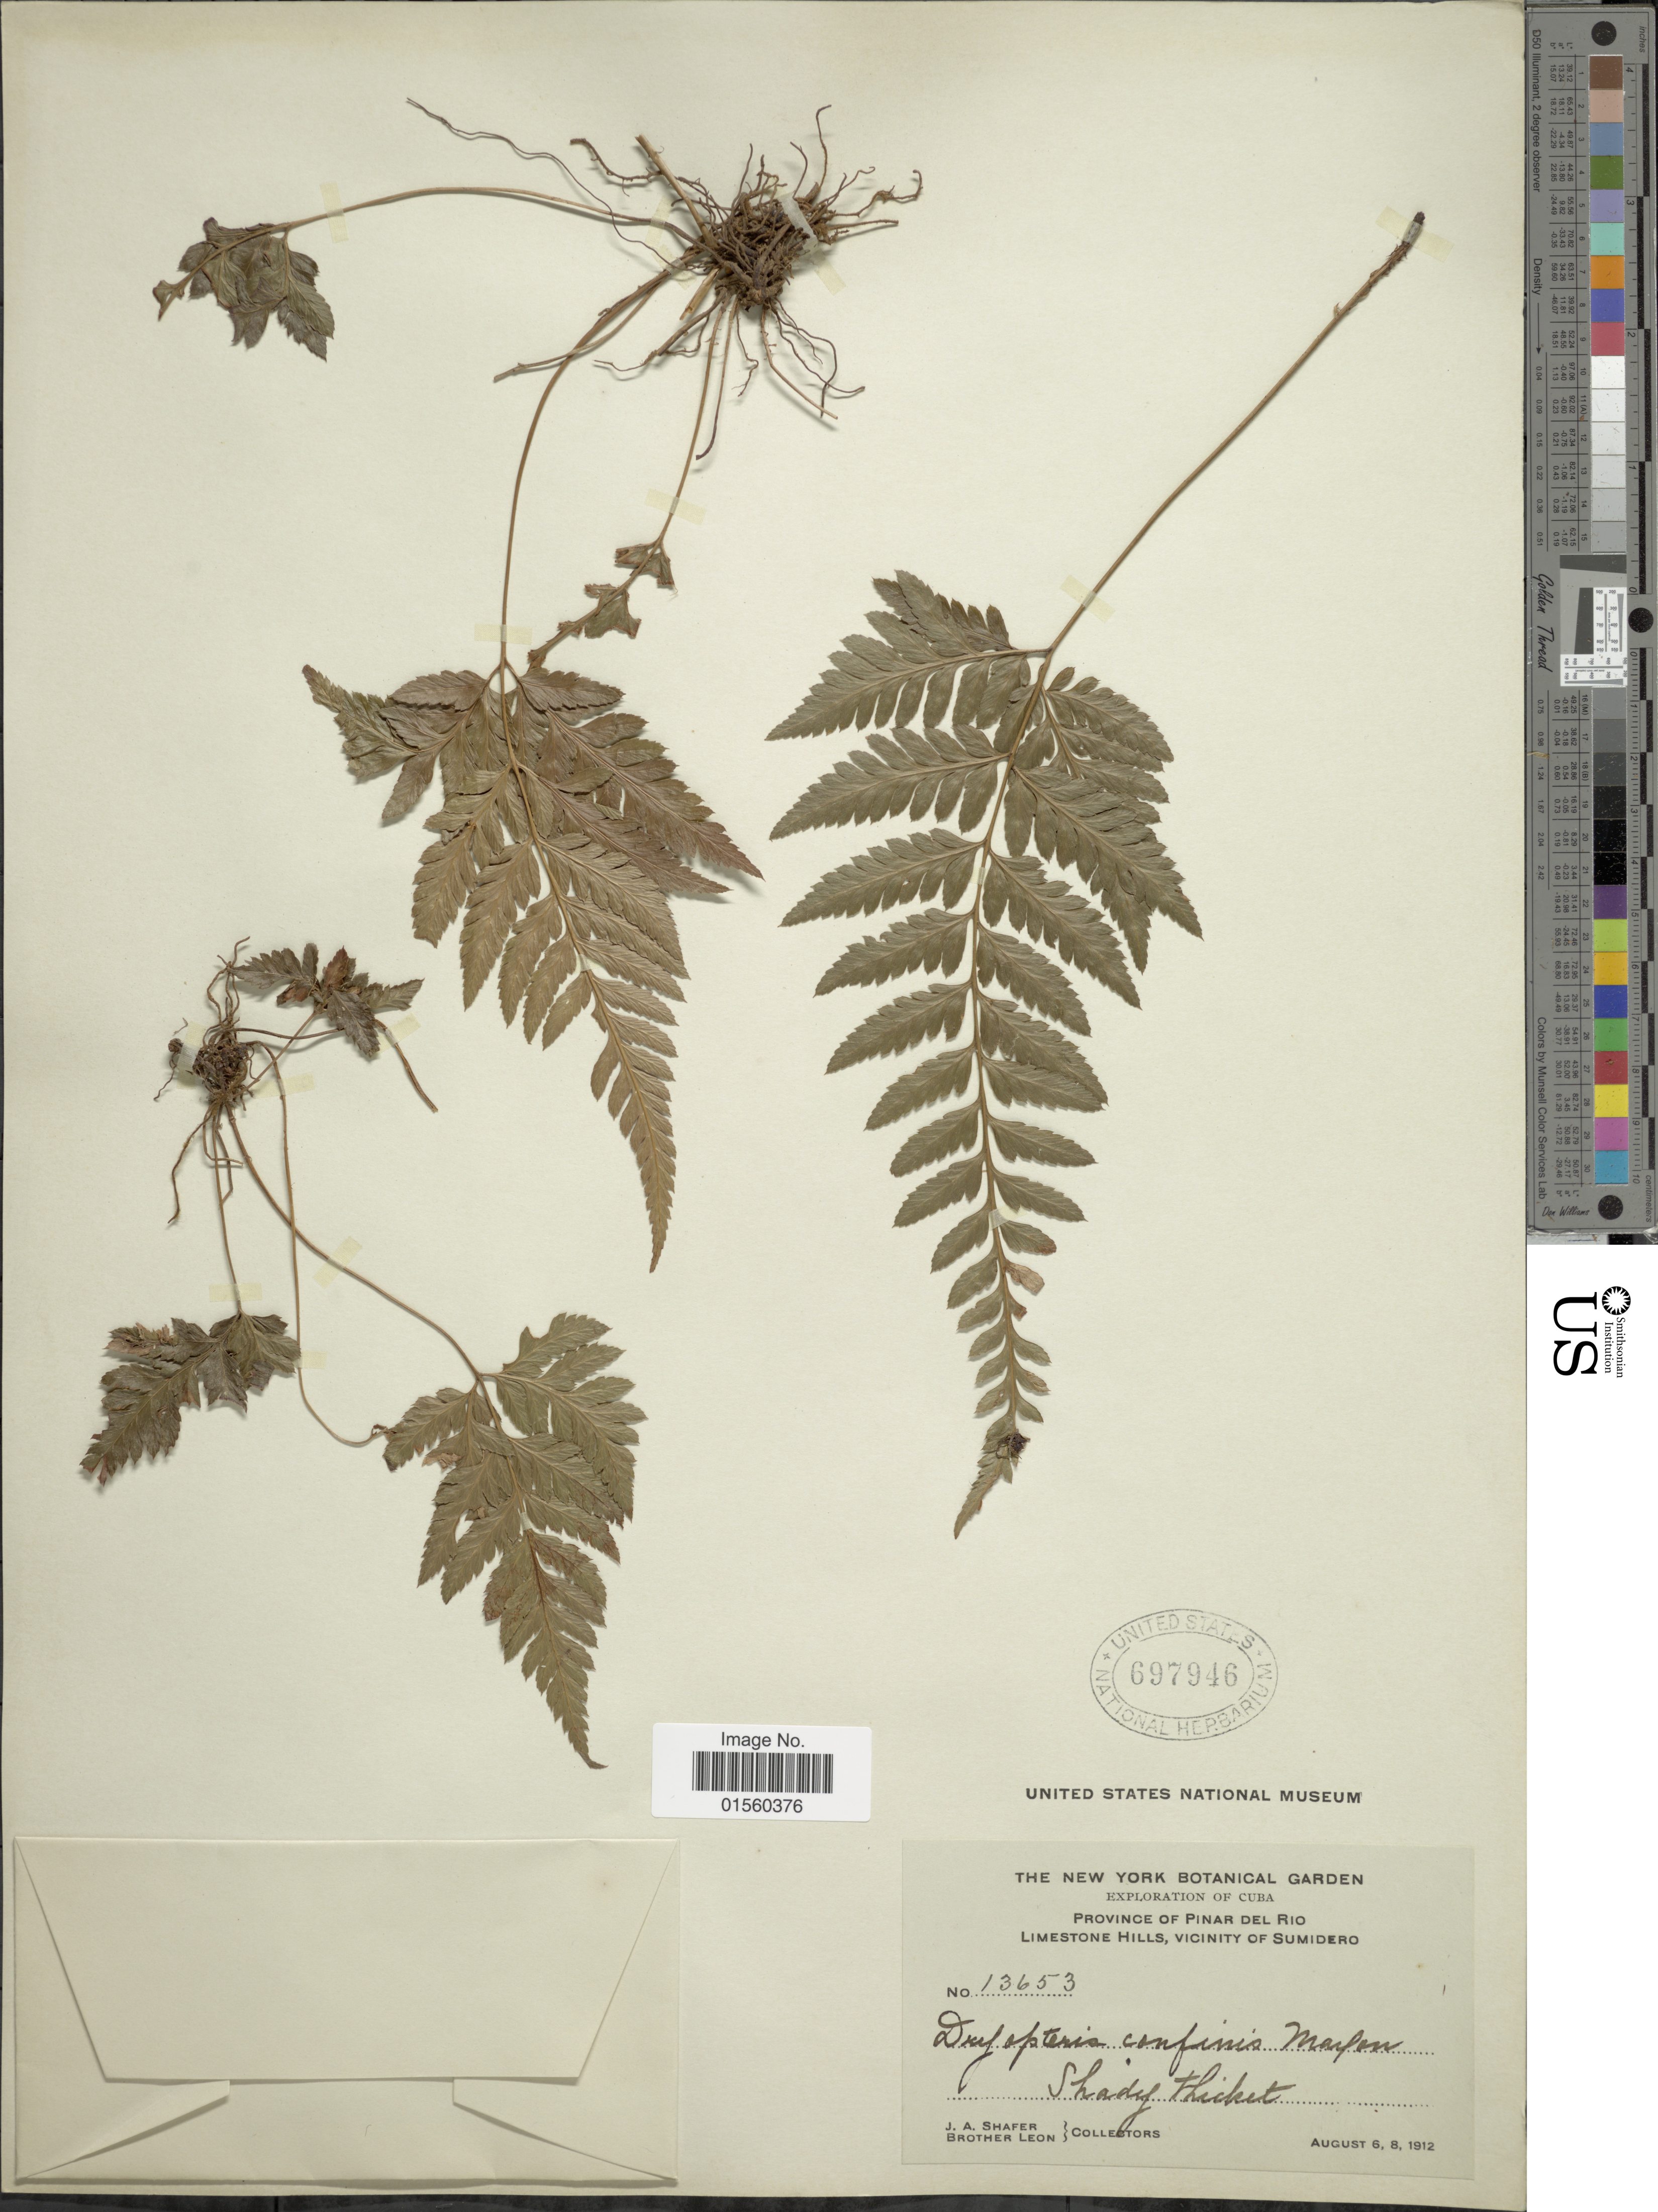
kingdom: Plantae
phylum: Tracheophyta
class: Polypodiopsida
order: Polypodiales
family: Dryopteridaceae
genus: Parapolystichum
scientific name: Parapolystichum confine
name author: (Maxon ex C. Chr.) Labiak et al.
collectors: J. A. Shafer & Bro. León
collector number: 13653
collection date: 1912-08-06/1912-08-08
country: Cuba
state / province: Pinar del Río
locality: Province of Pinar del Rio, Limestone Hills, vicinity of Sumidero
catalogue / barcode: US 697946